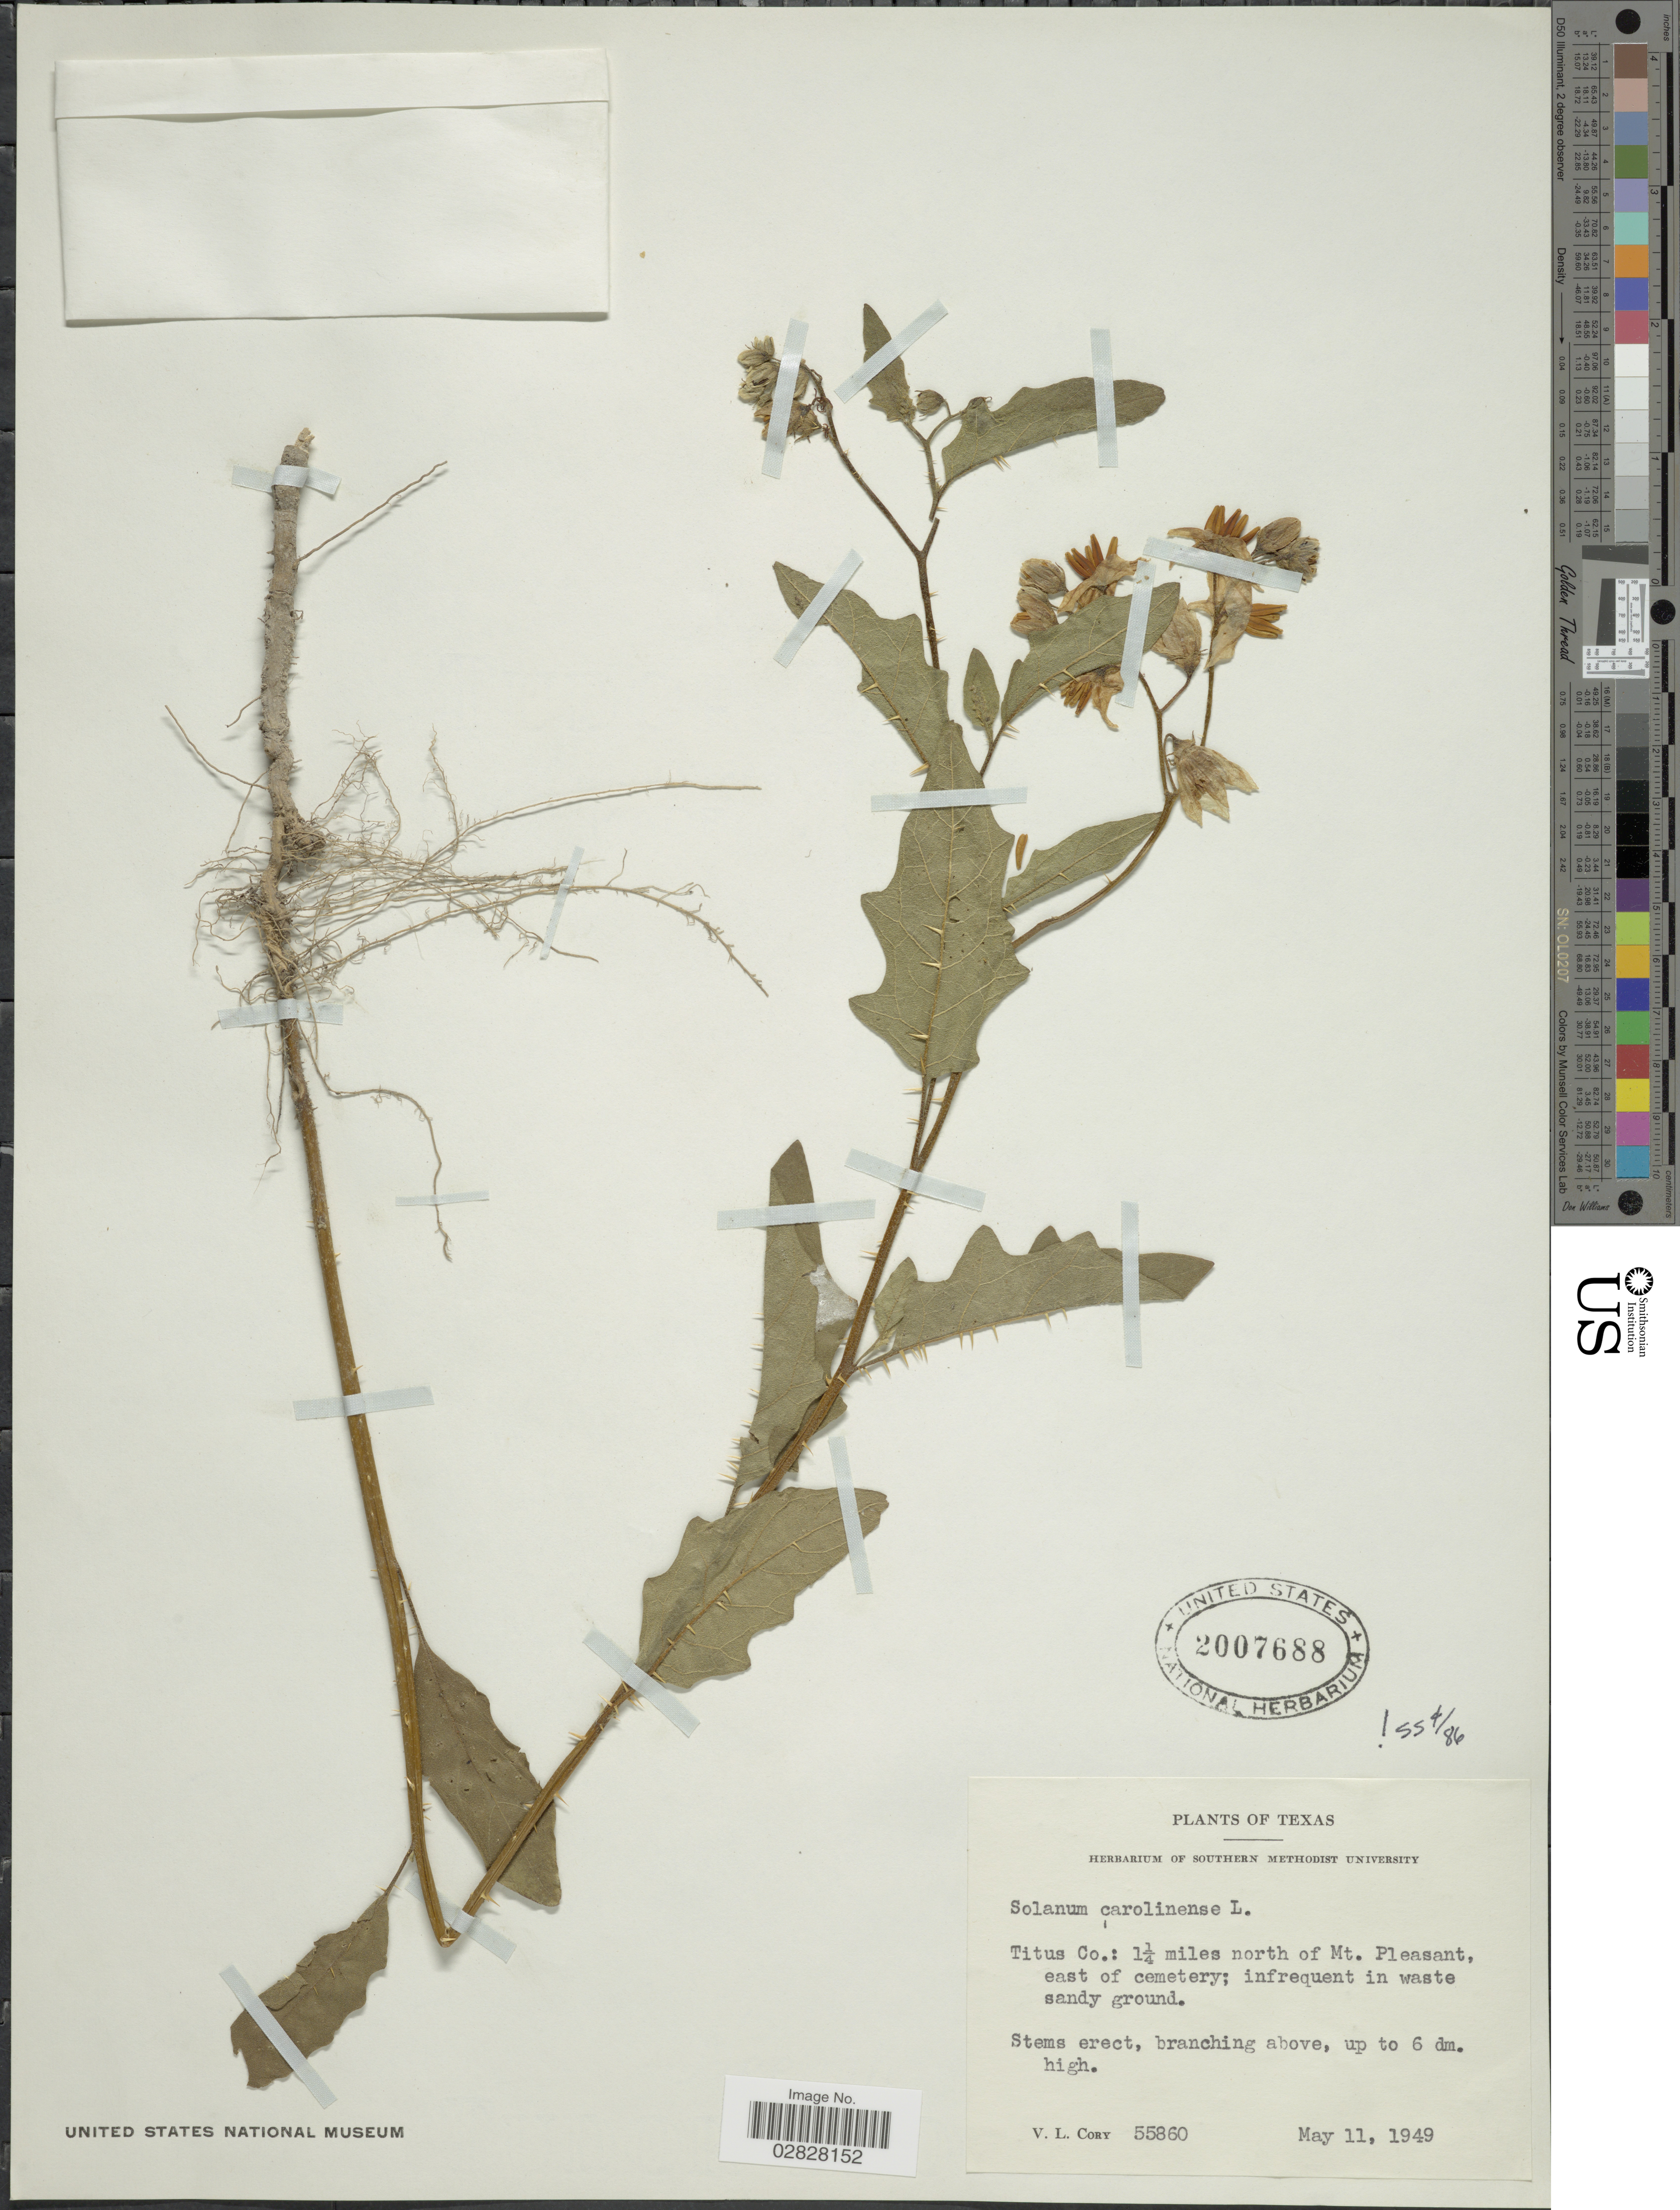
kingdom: Plantae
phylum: Tracheophyta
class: Magnoliopsida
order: Solanales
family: Solanaceae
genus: Solanum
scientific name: Solanum carolinense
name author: L.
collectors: V. Cory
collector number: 55860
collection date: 1949-05-11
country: United States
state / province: Texas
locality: Titus Co.: 1¼ miles north of Mt. Pleasant, east of cemetery; infrequent in waste sandy ground.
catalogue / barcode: US 2007688